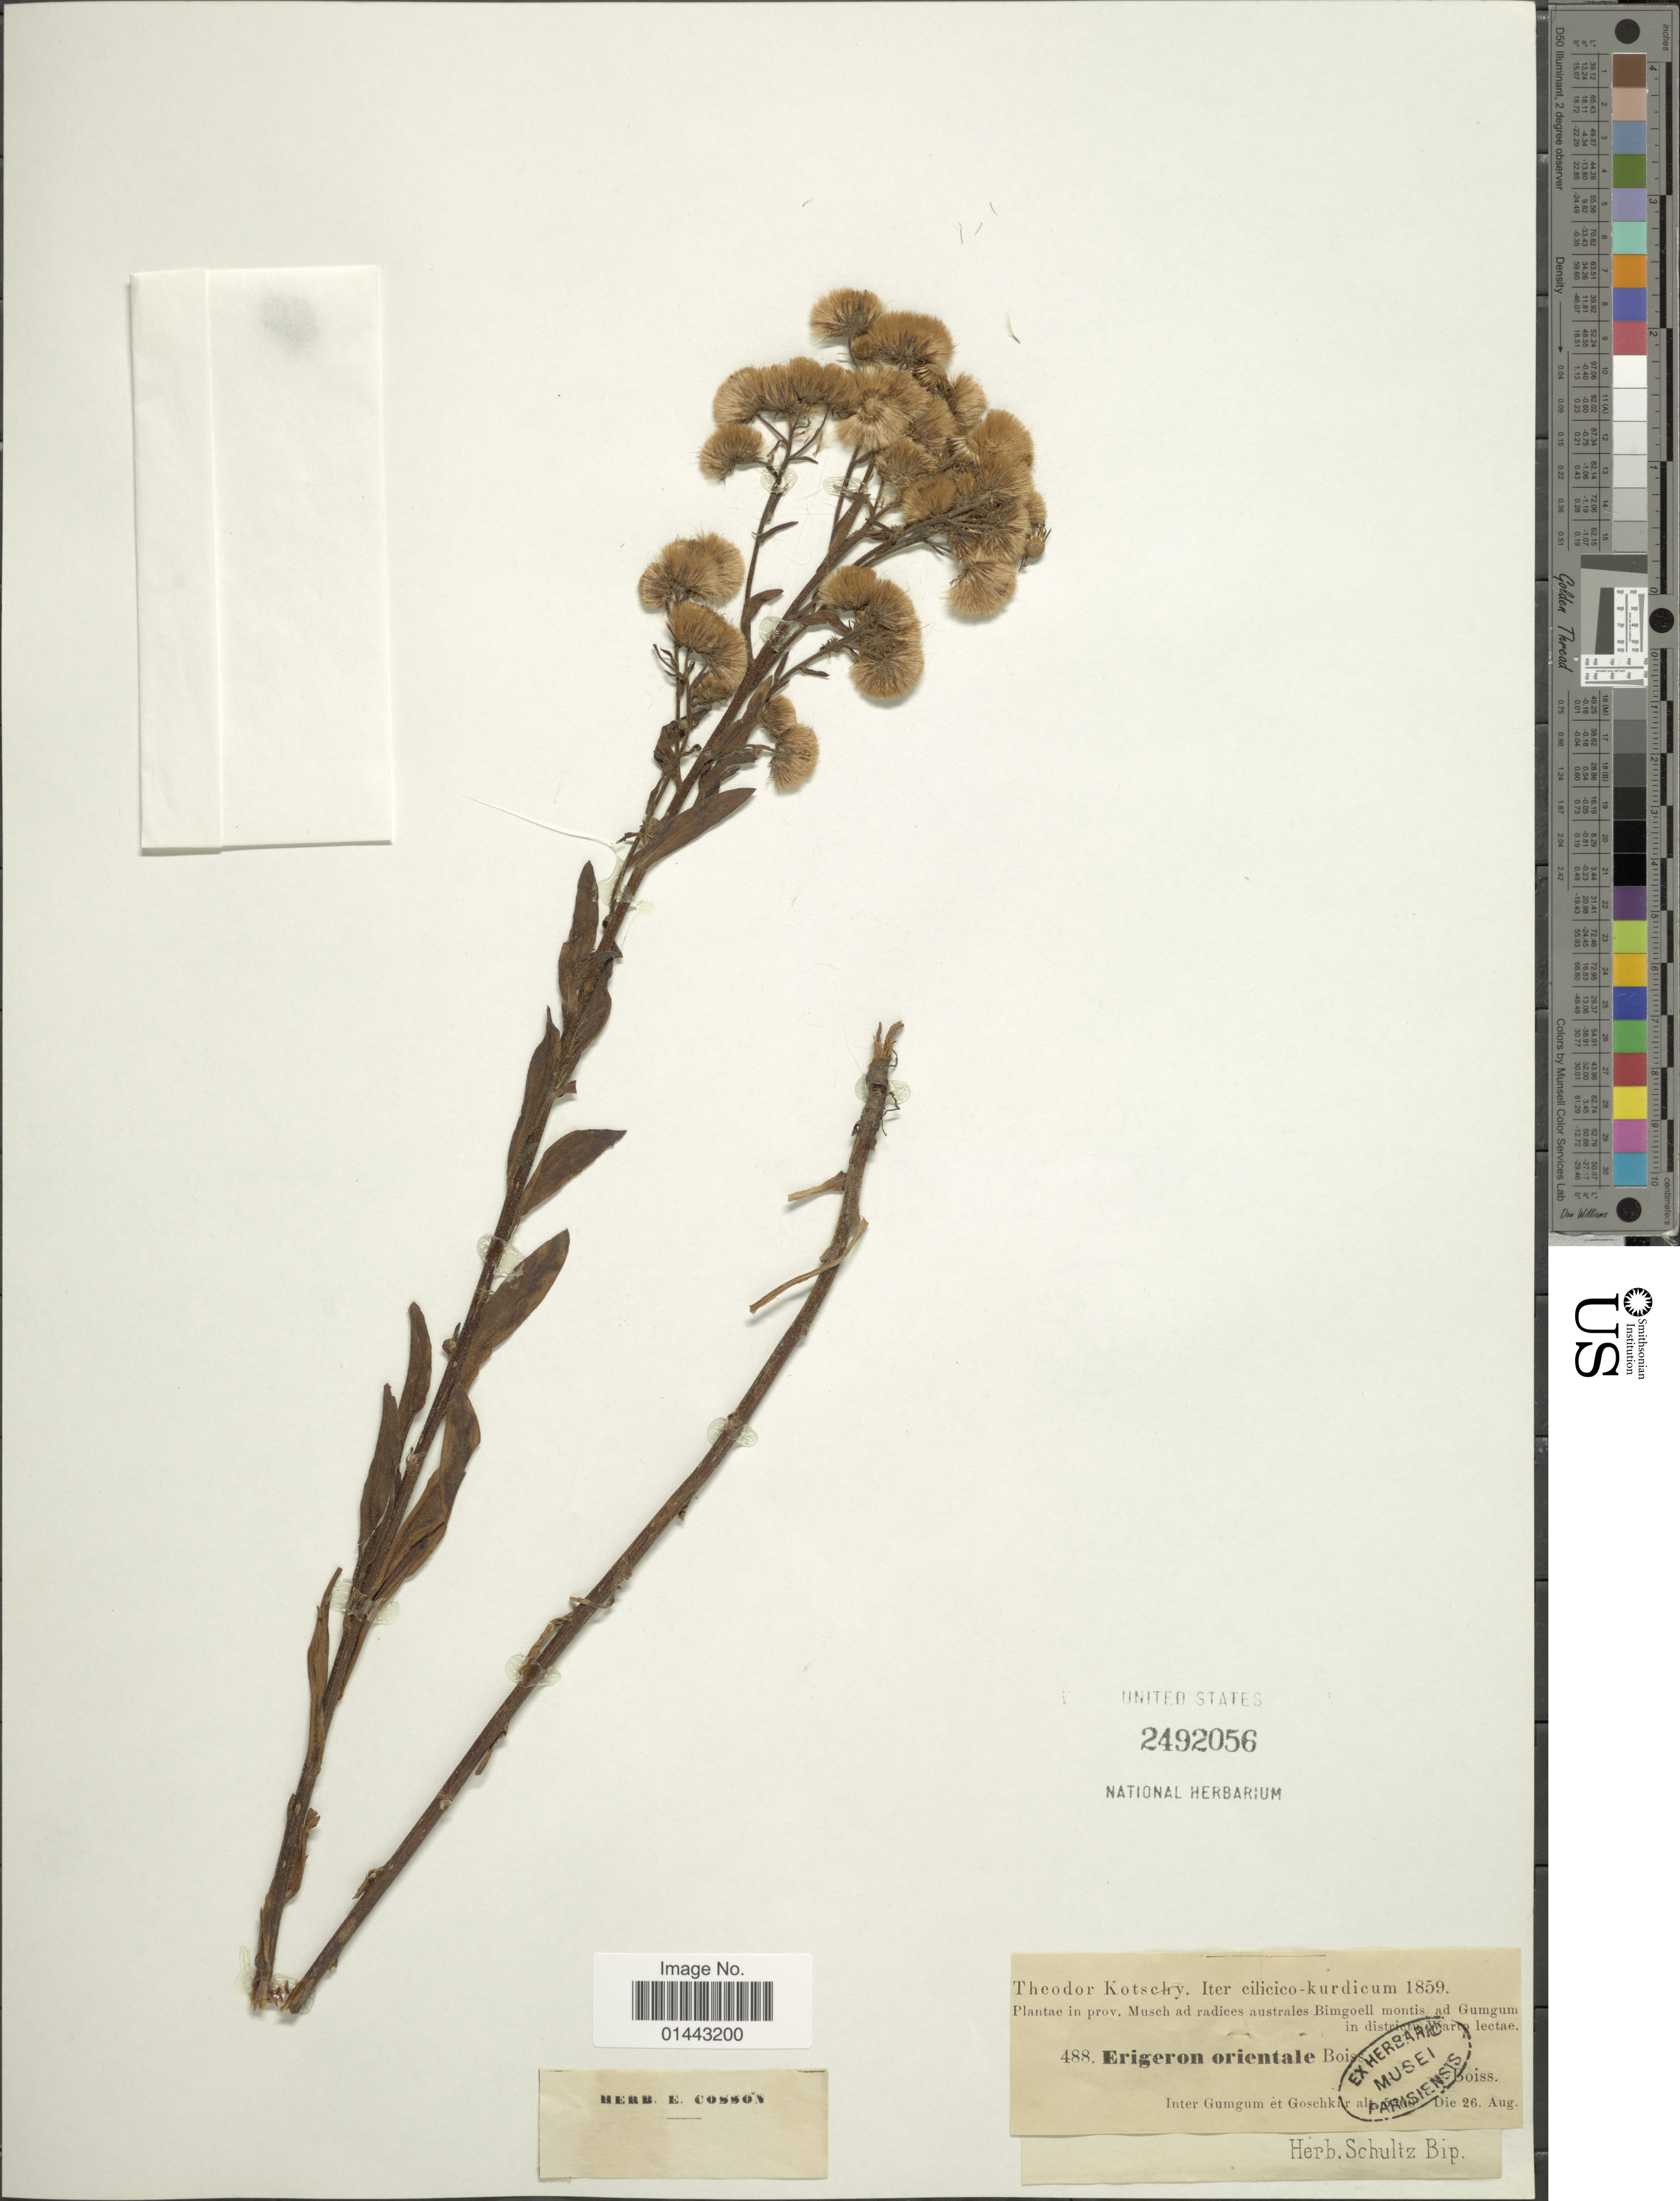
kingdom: Plantae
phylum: Tracheophyta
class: Magnoliopsida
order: Asterales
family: Asteraceae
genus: Erigeron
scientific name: Erigeron orientalis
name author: Boiss.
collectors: K. G. Kotschy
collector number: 488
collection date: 1859-08-26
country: Turkey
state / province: Muş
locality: Prov. Musch ad radices australes Bimgoell montis ad Gumgum in districtu Warto lectae, inter Gumgum et Goschkar.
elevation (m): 1615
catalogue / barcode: US 2492056